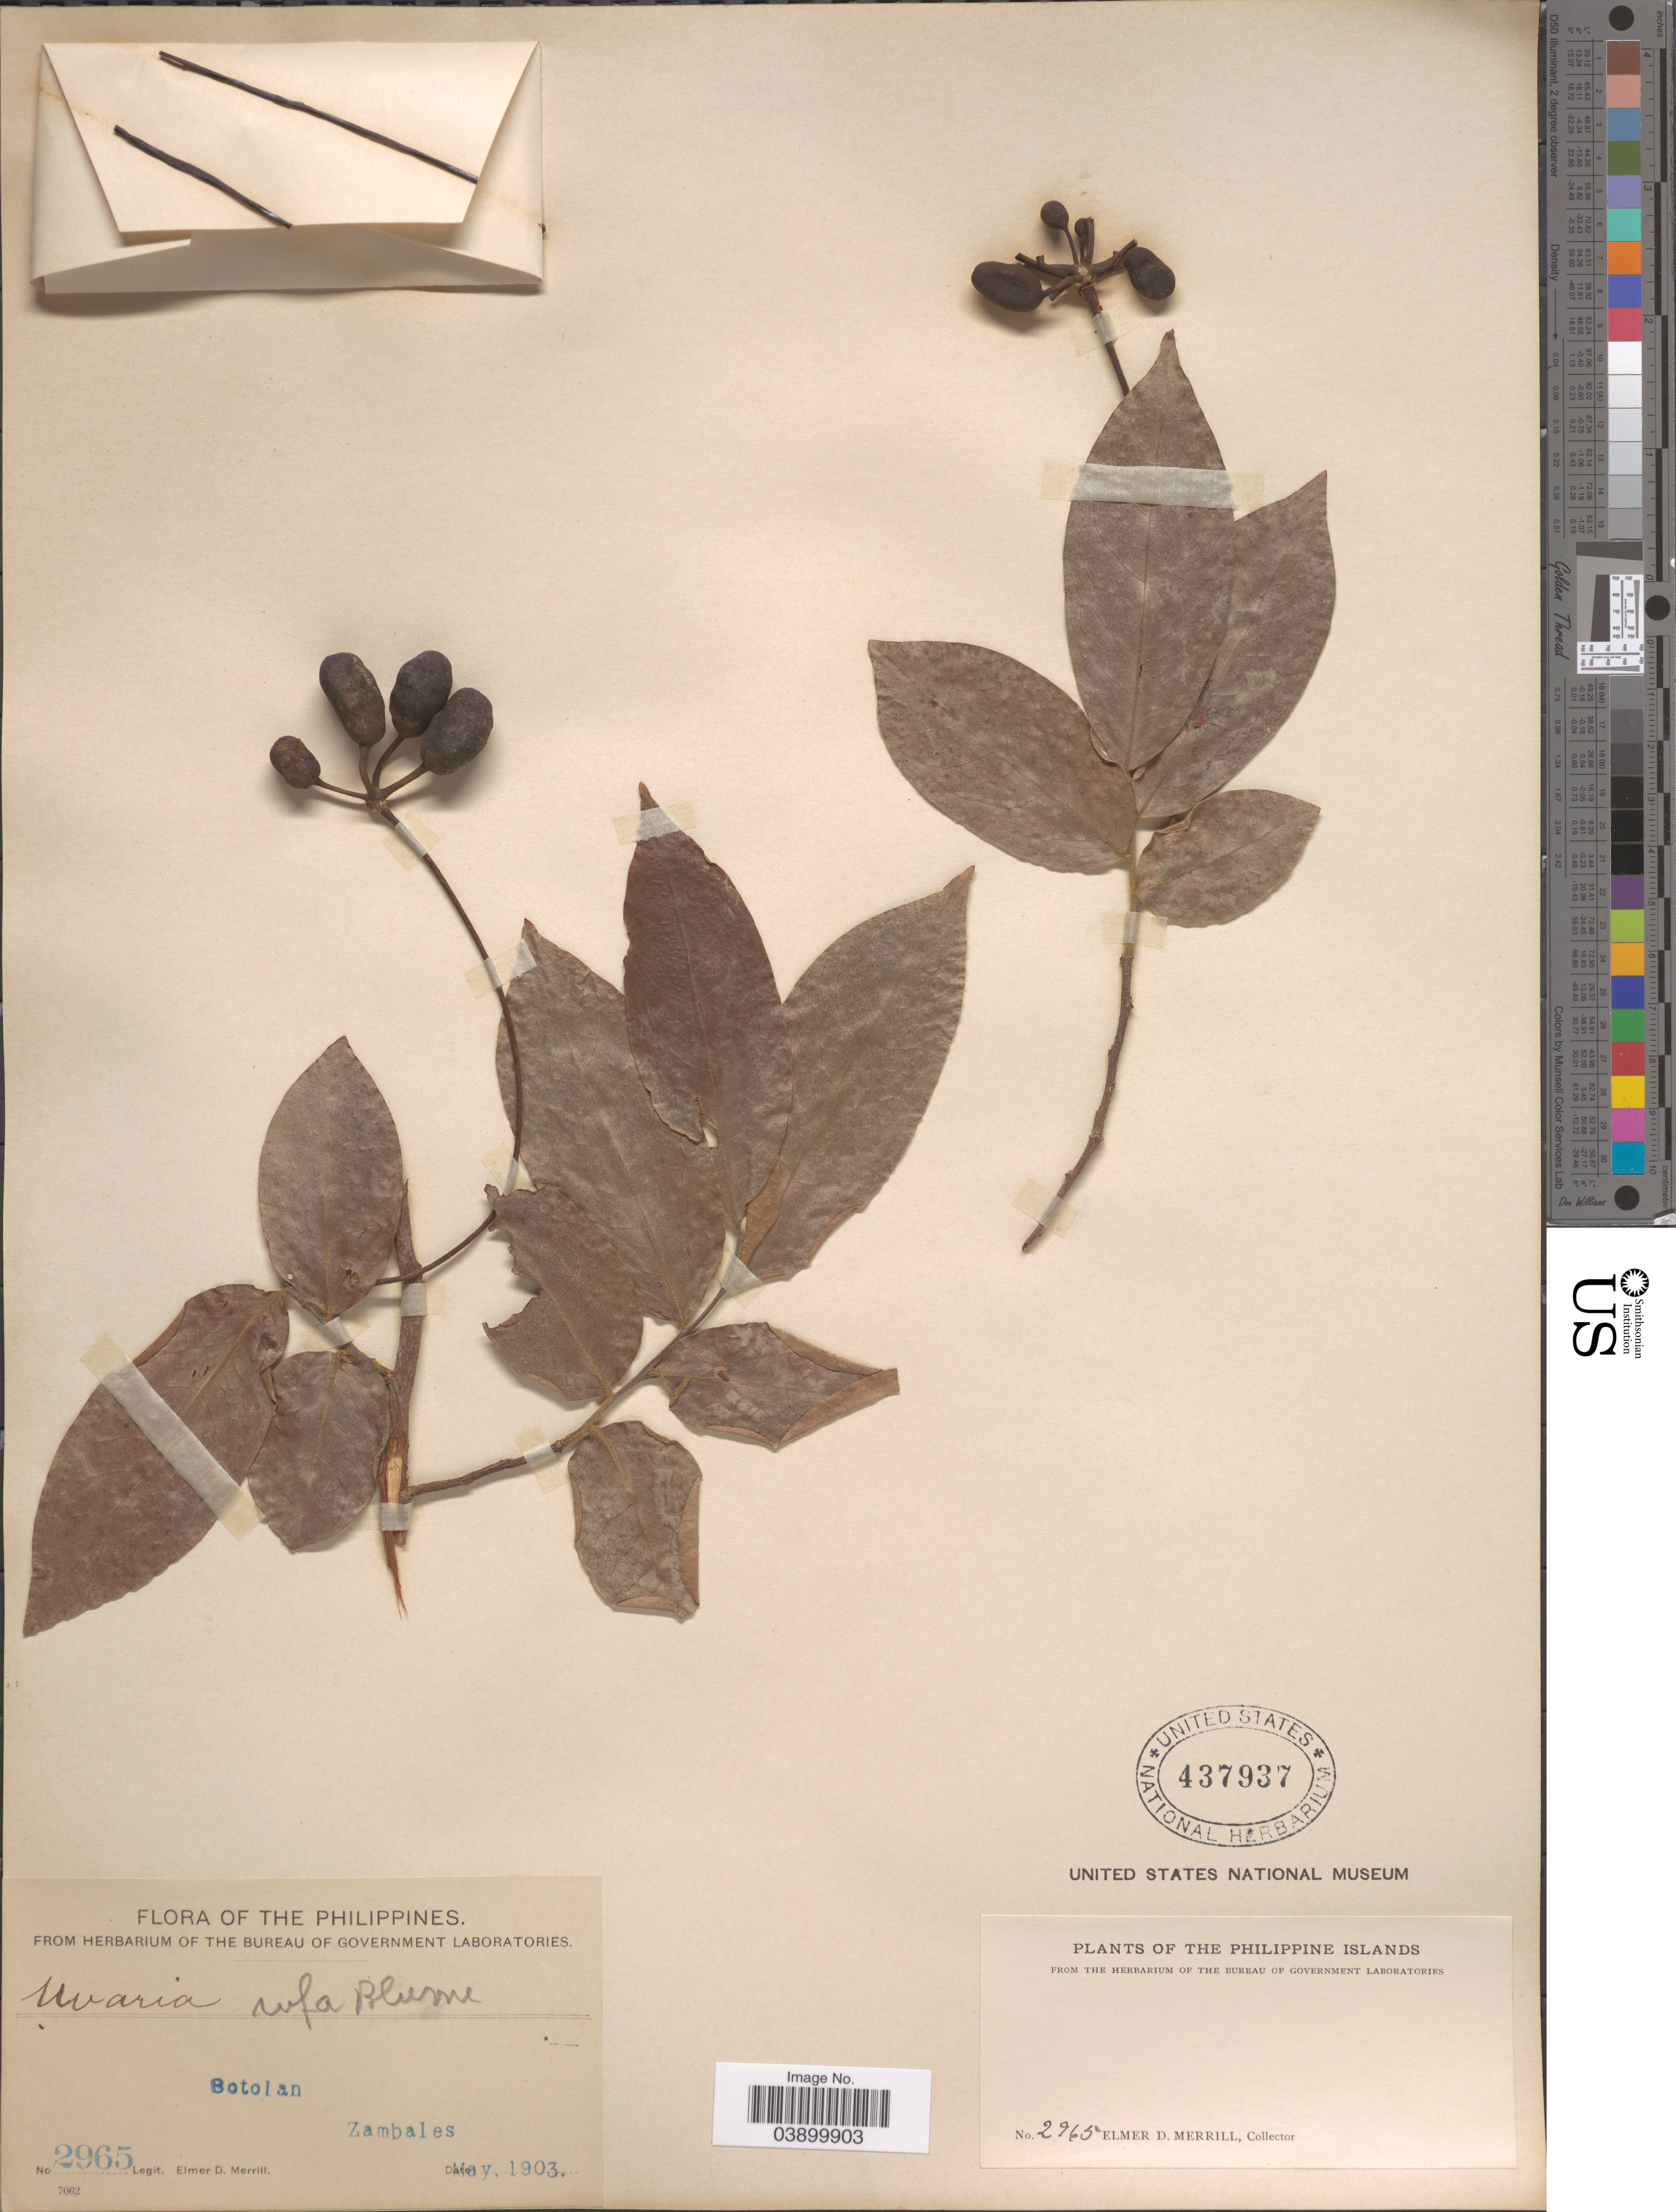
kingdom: Plantae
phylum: Tracheophyta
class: Magnoliopsida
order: Magnoliales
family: Annonaceae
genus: Uvaria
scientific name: Uvaria rufa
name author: Blume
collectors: E. D. Merrill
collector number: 2965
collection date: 1903-05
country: Philippines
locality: Philippine Islands. Botolan. Zambales.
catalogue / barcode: US 437937